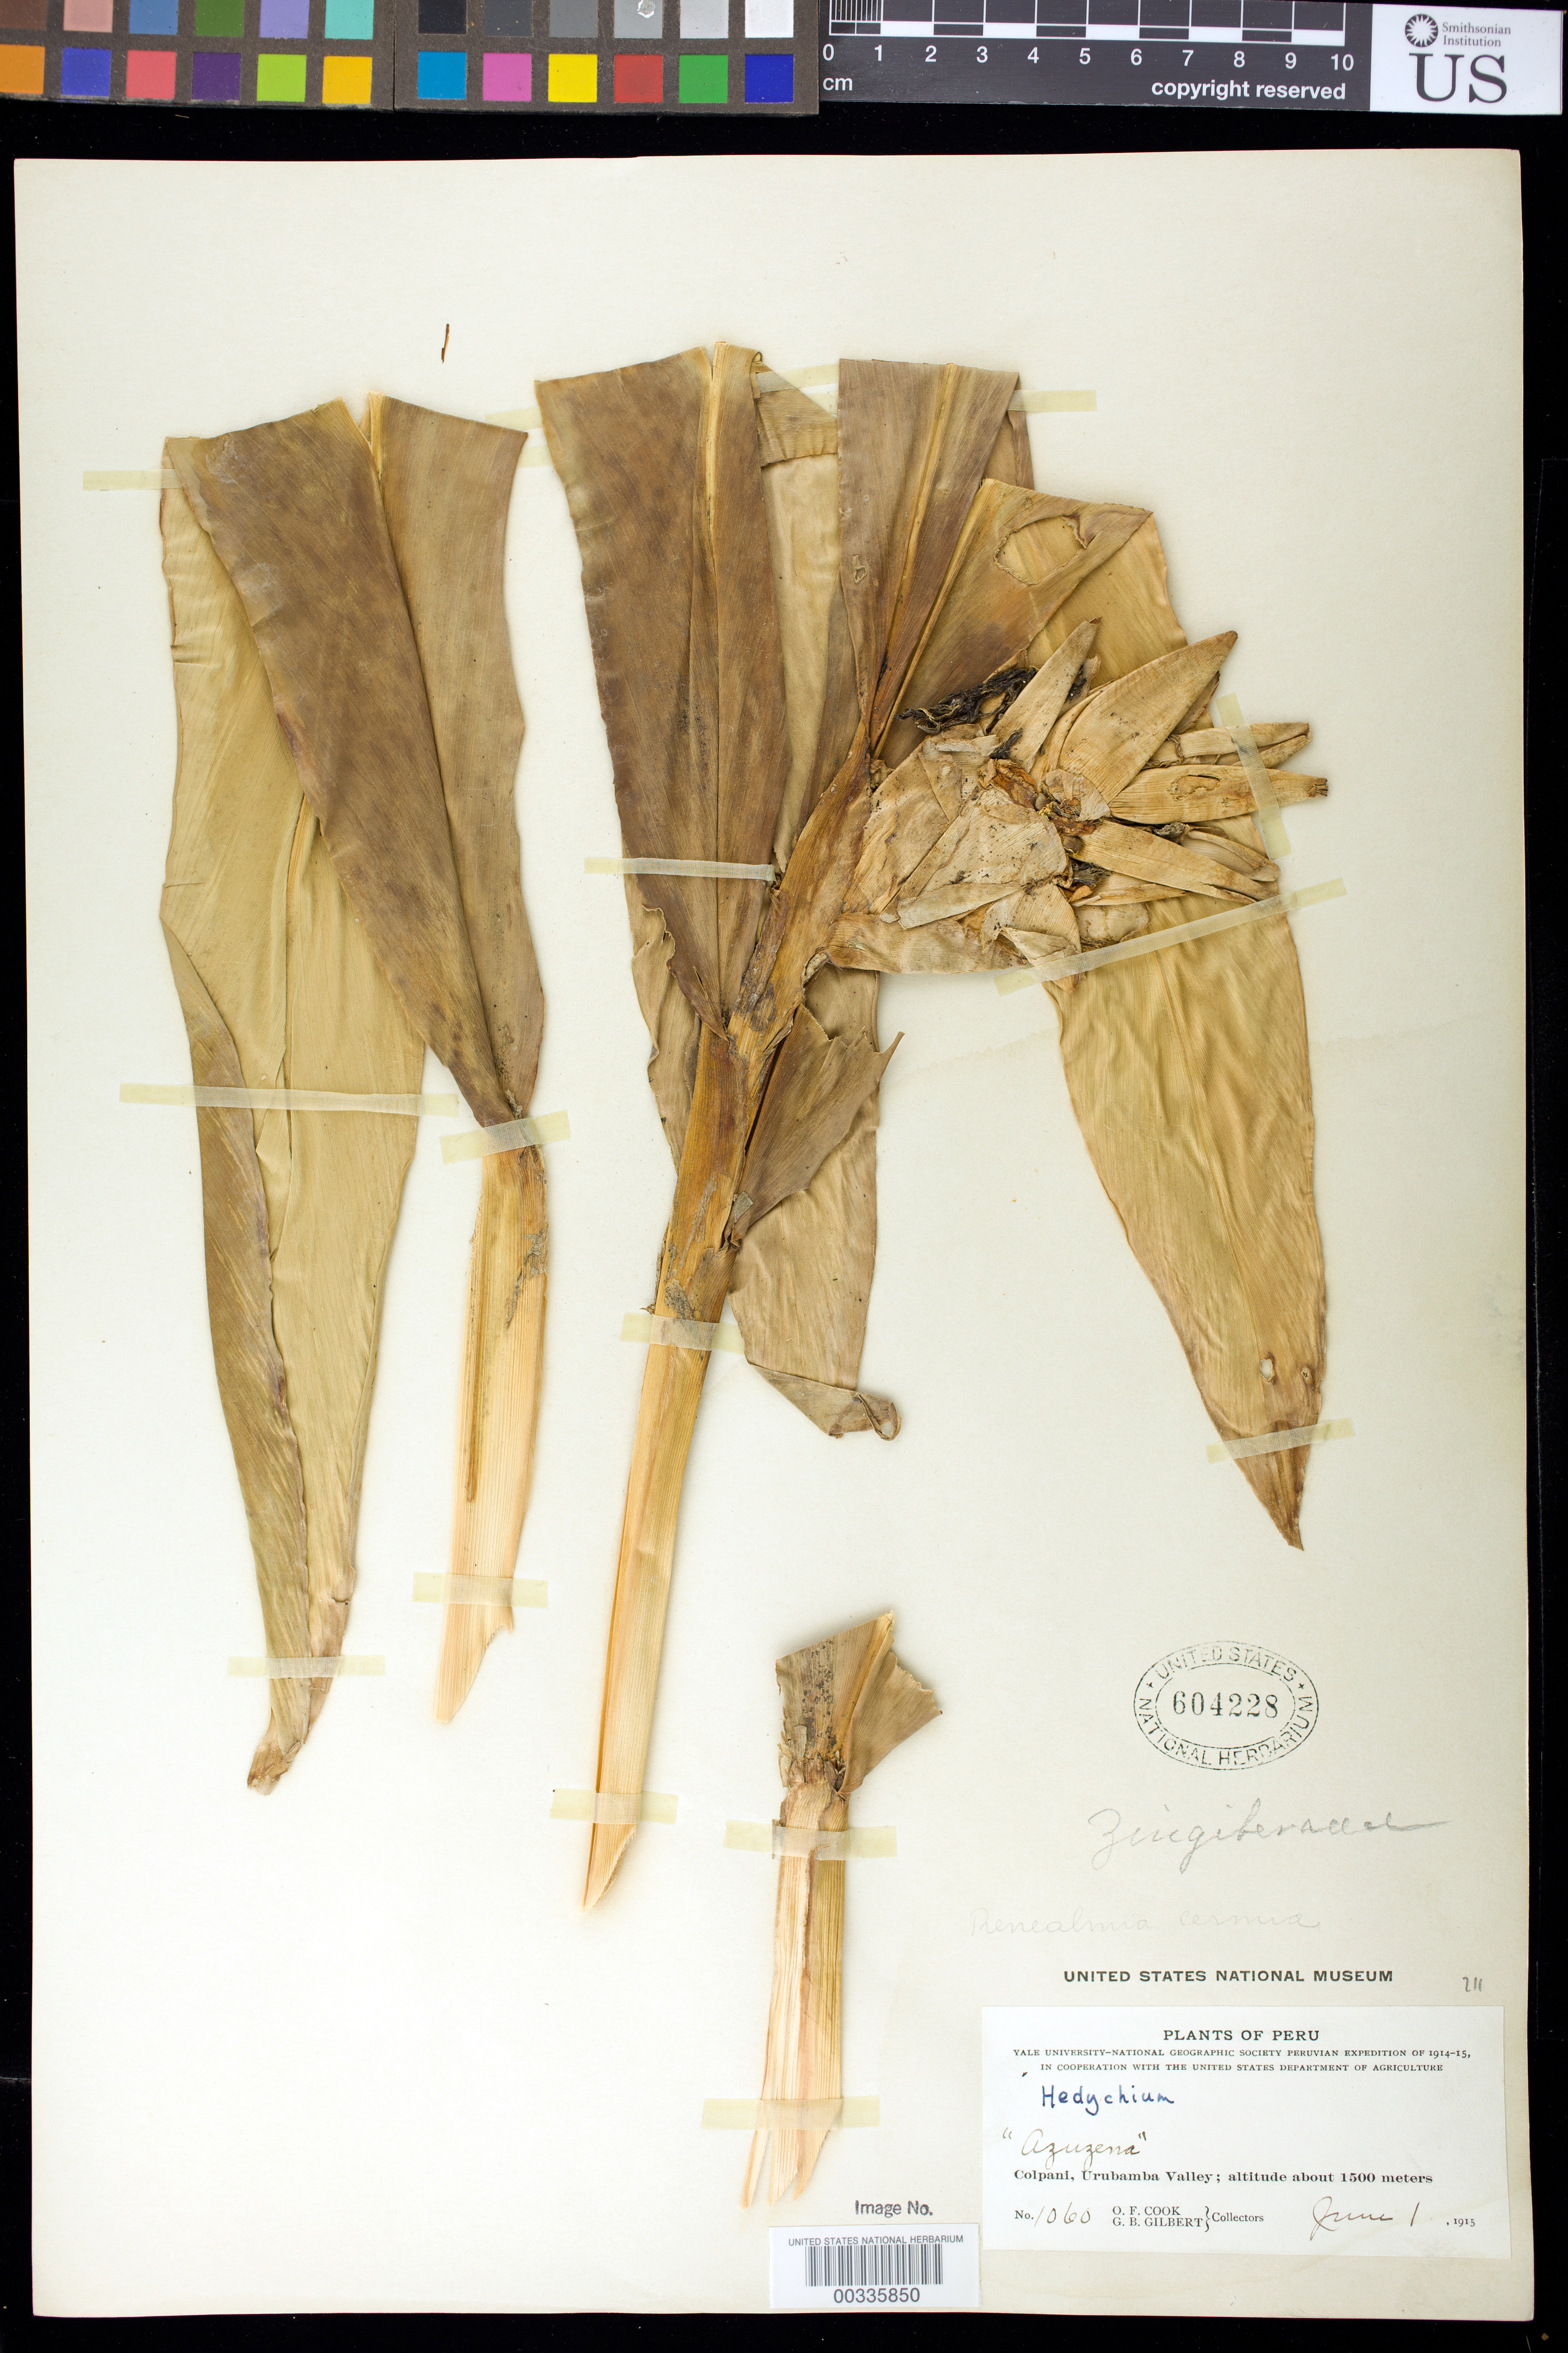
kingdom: Plantae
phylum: Tracheophyta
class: Liliopsida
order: Zingiberales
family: Zingiberaceae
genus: Hedychium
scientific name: Hedychium sp.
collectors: O. F. Cook & G. B. Gilbert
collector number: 1060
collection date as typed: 01 Jun 1915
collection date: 1915-06-01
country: Peru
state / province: Cusco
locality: Colpani, Urubamba Valley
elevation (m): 1500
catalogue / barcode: US 604228